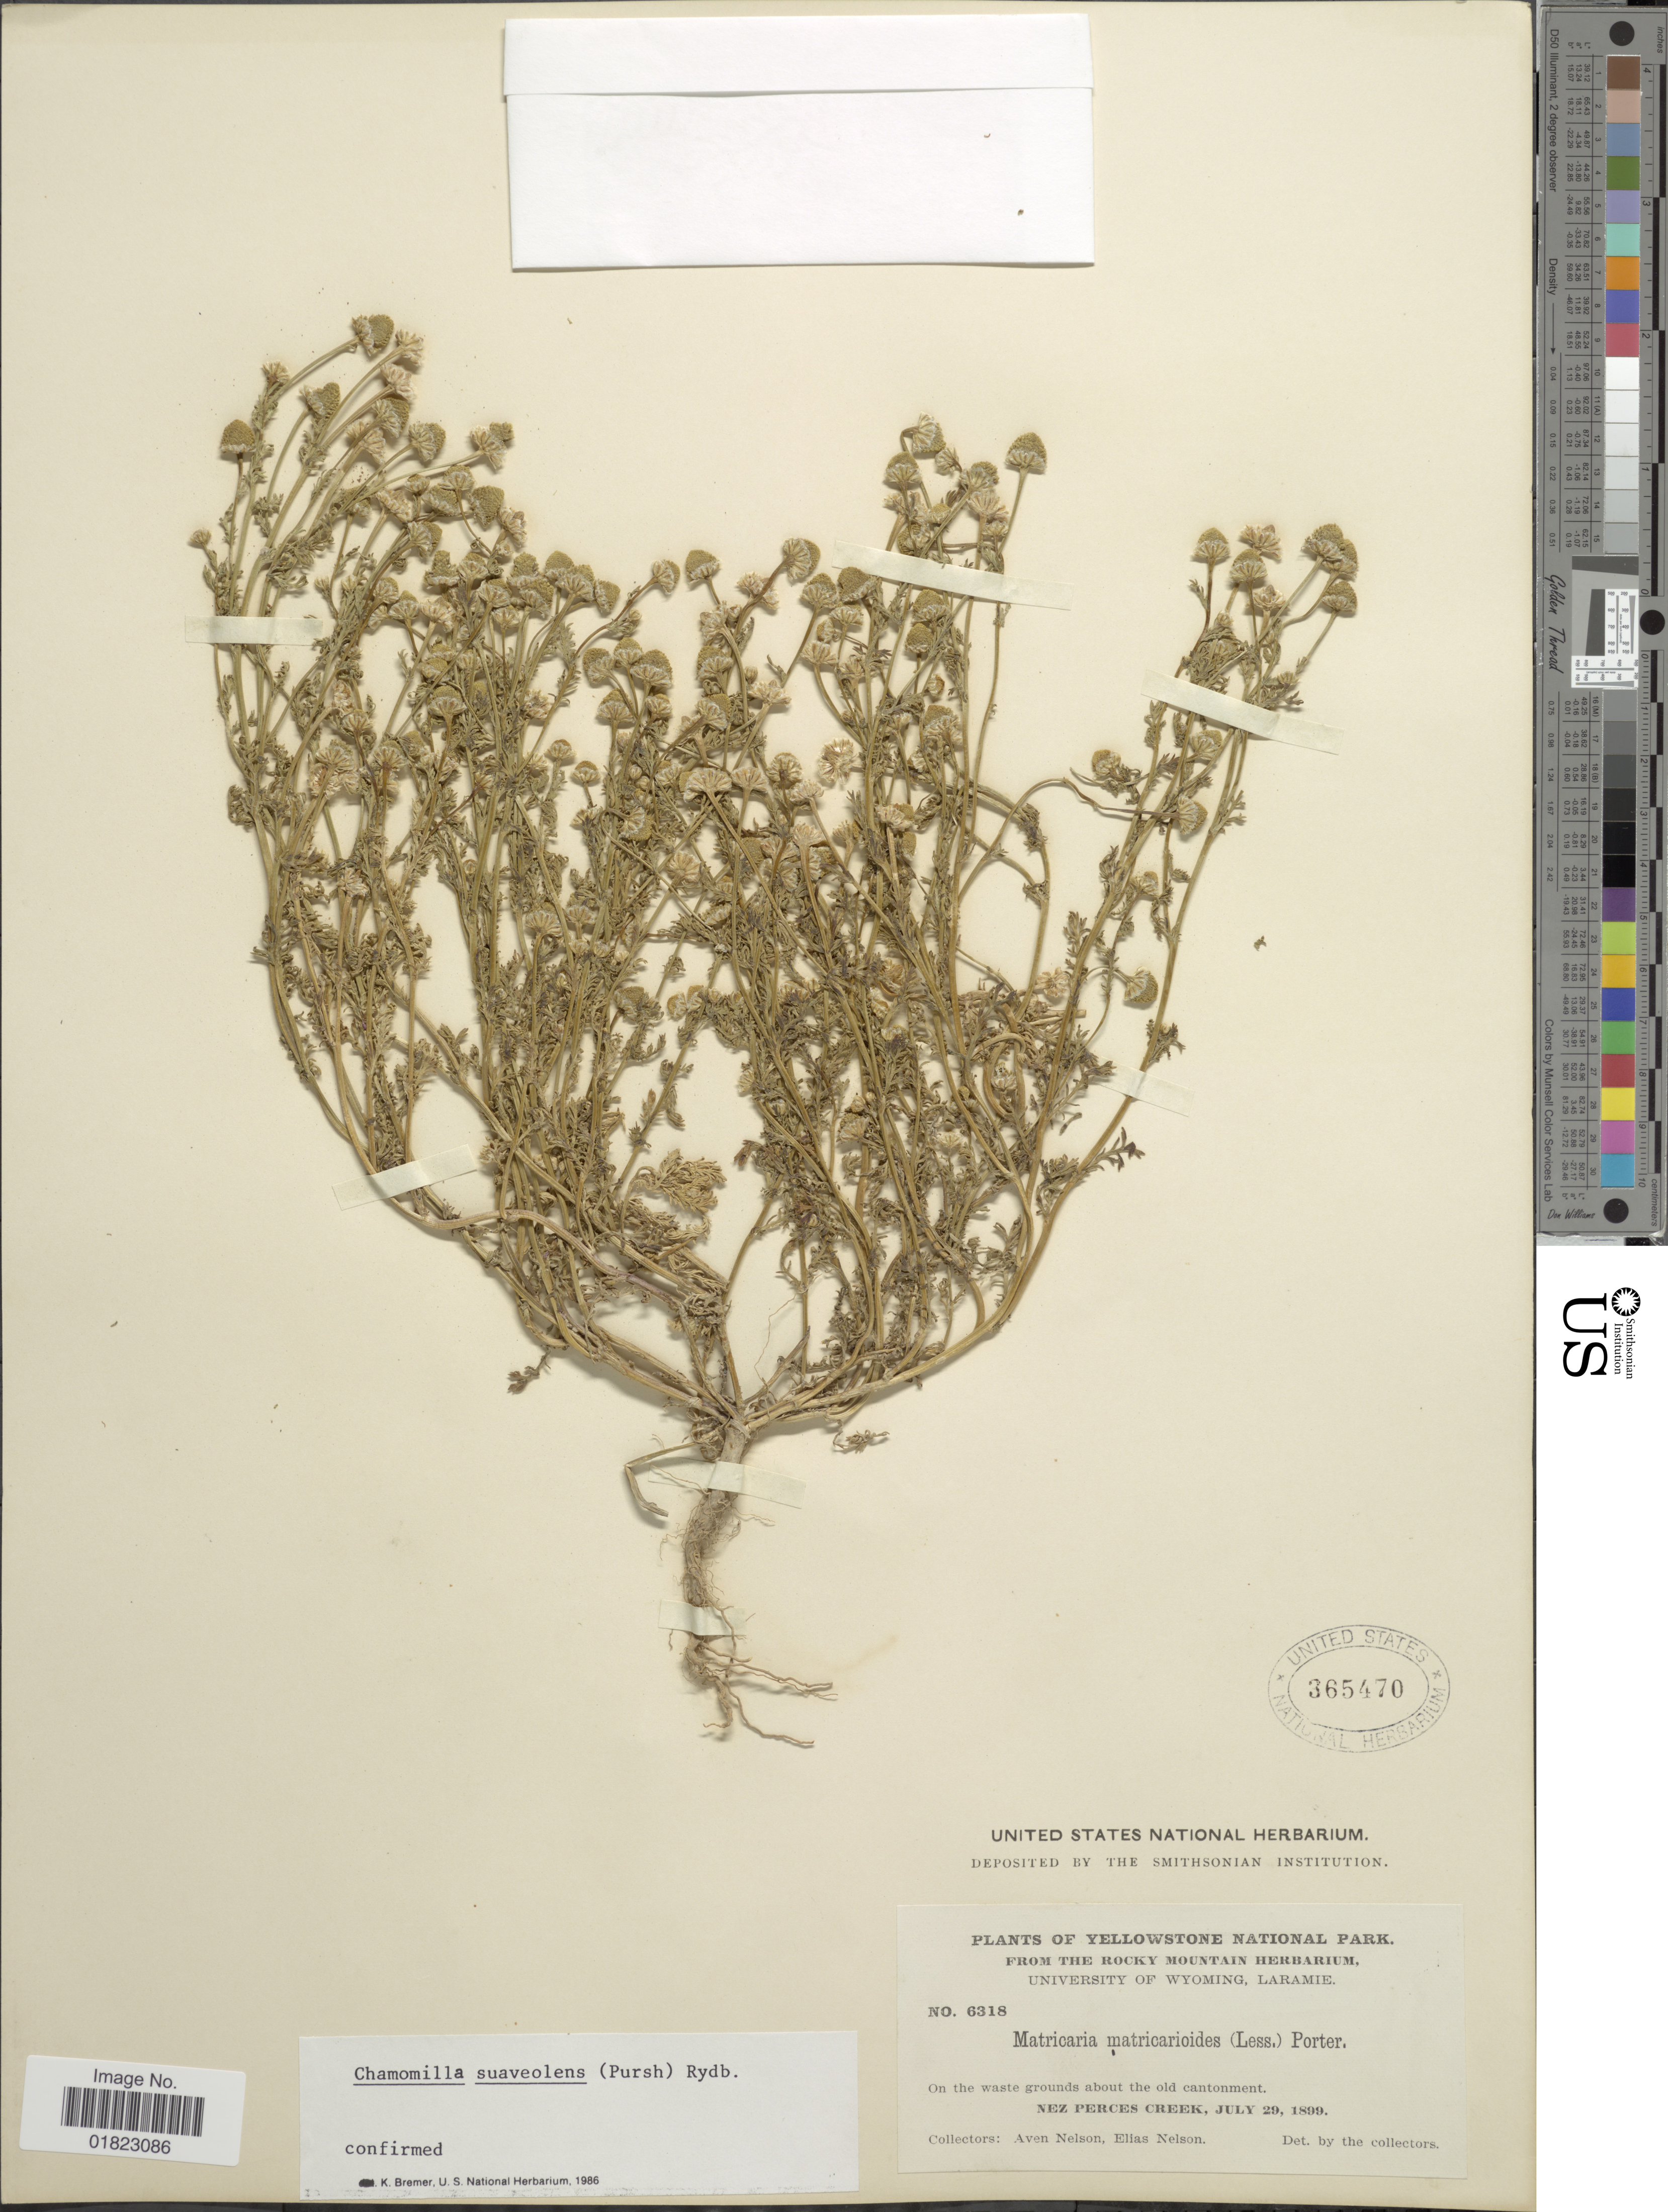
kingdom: Plantae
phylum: Tracheophyta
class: Magnoliopsida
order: Asterales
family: Asteraceae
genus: Matricaria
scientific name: Matricaria matricarioides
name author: (Less.) Porter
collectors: A. Nelson & E. Nelson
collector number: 6318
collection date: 1899-07-29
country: United States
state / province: Wyoming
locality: Yellowstone National Park. On the waste grounds about the old cantonment. Nez Perces Creek.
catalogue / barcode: US 365470